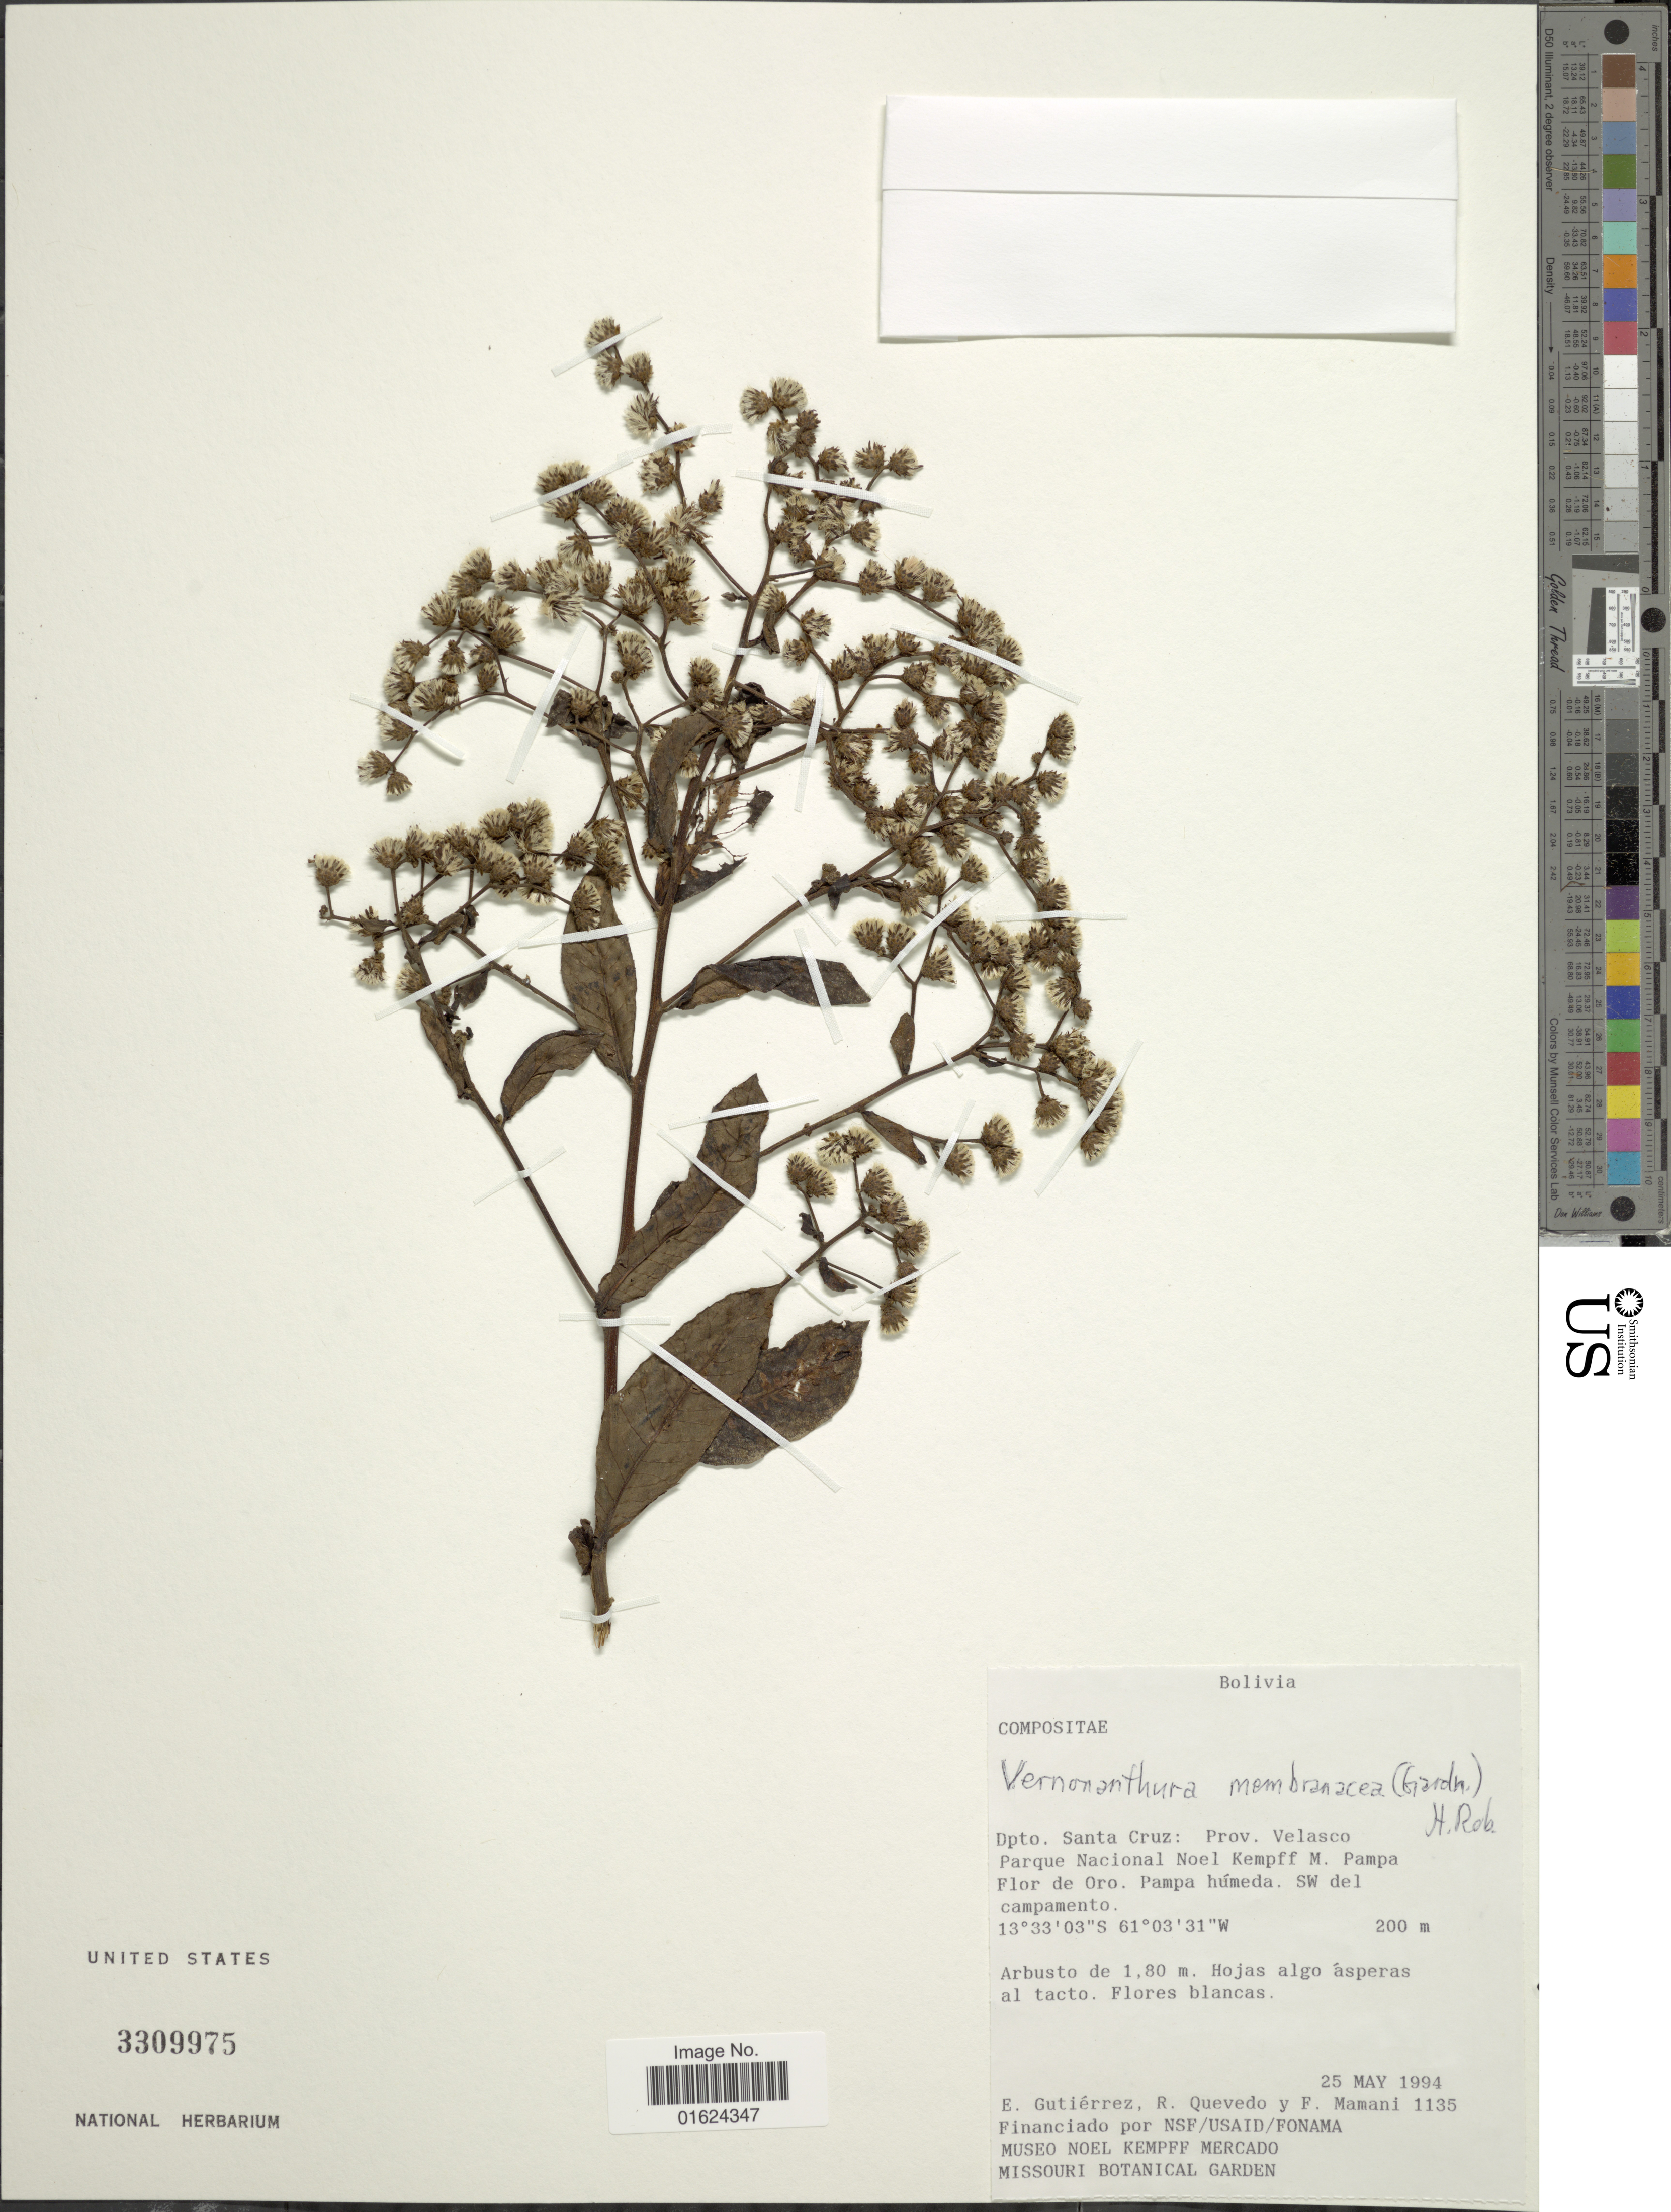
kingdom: Plantae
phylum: Tracheophyta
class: Magnoliopsida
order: Asterales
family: Asteraceae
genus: Vernonanthura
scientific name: Vernonanthura membranacea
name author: (Gardner) H. Rob.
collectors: E. Gutiérrez, R. Quevedo & F. Mamani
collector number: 1135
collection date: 1994-05-25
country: Bolivia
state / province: Santa Cruz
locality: Bolivia. Dpto. Santa Cruz: Prov. Velasco Parque Nacional Noel Kempff M. Pampa Flor de Oro. Pampa humeda. SW del campamento.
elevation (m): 200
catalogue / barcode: US 3309975